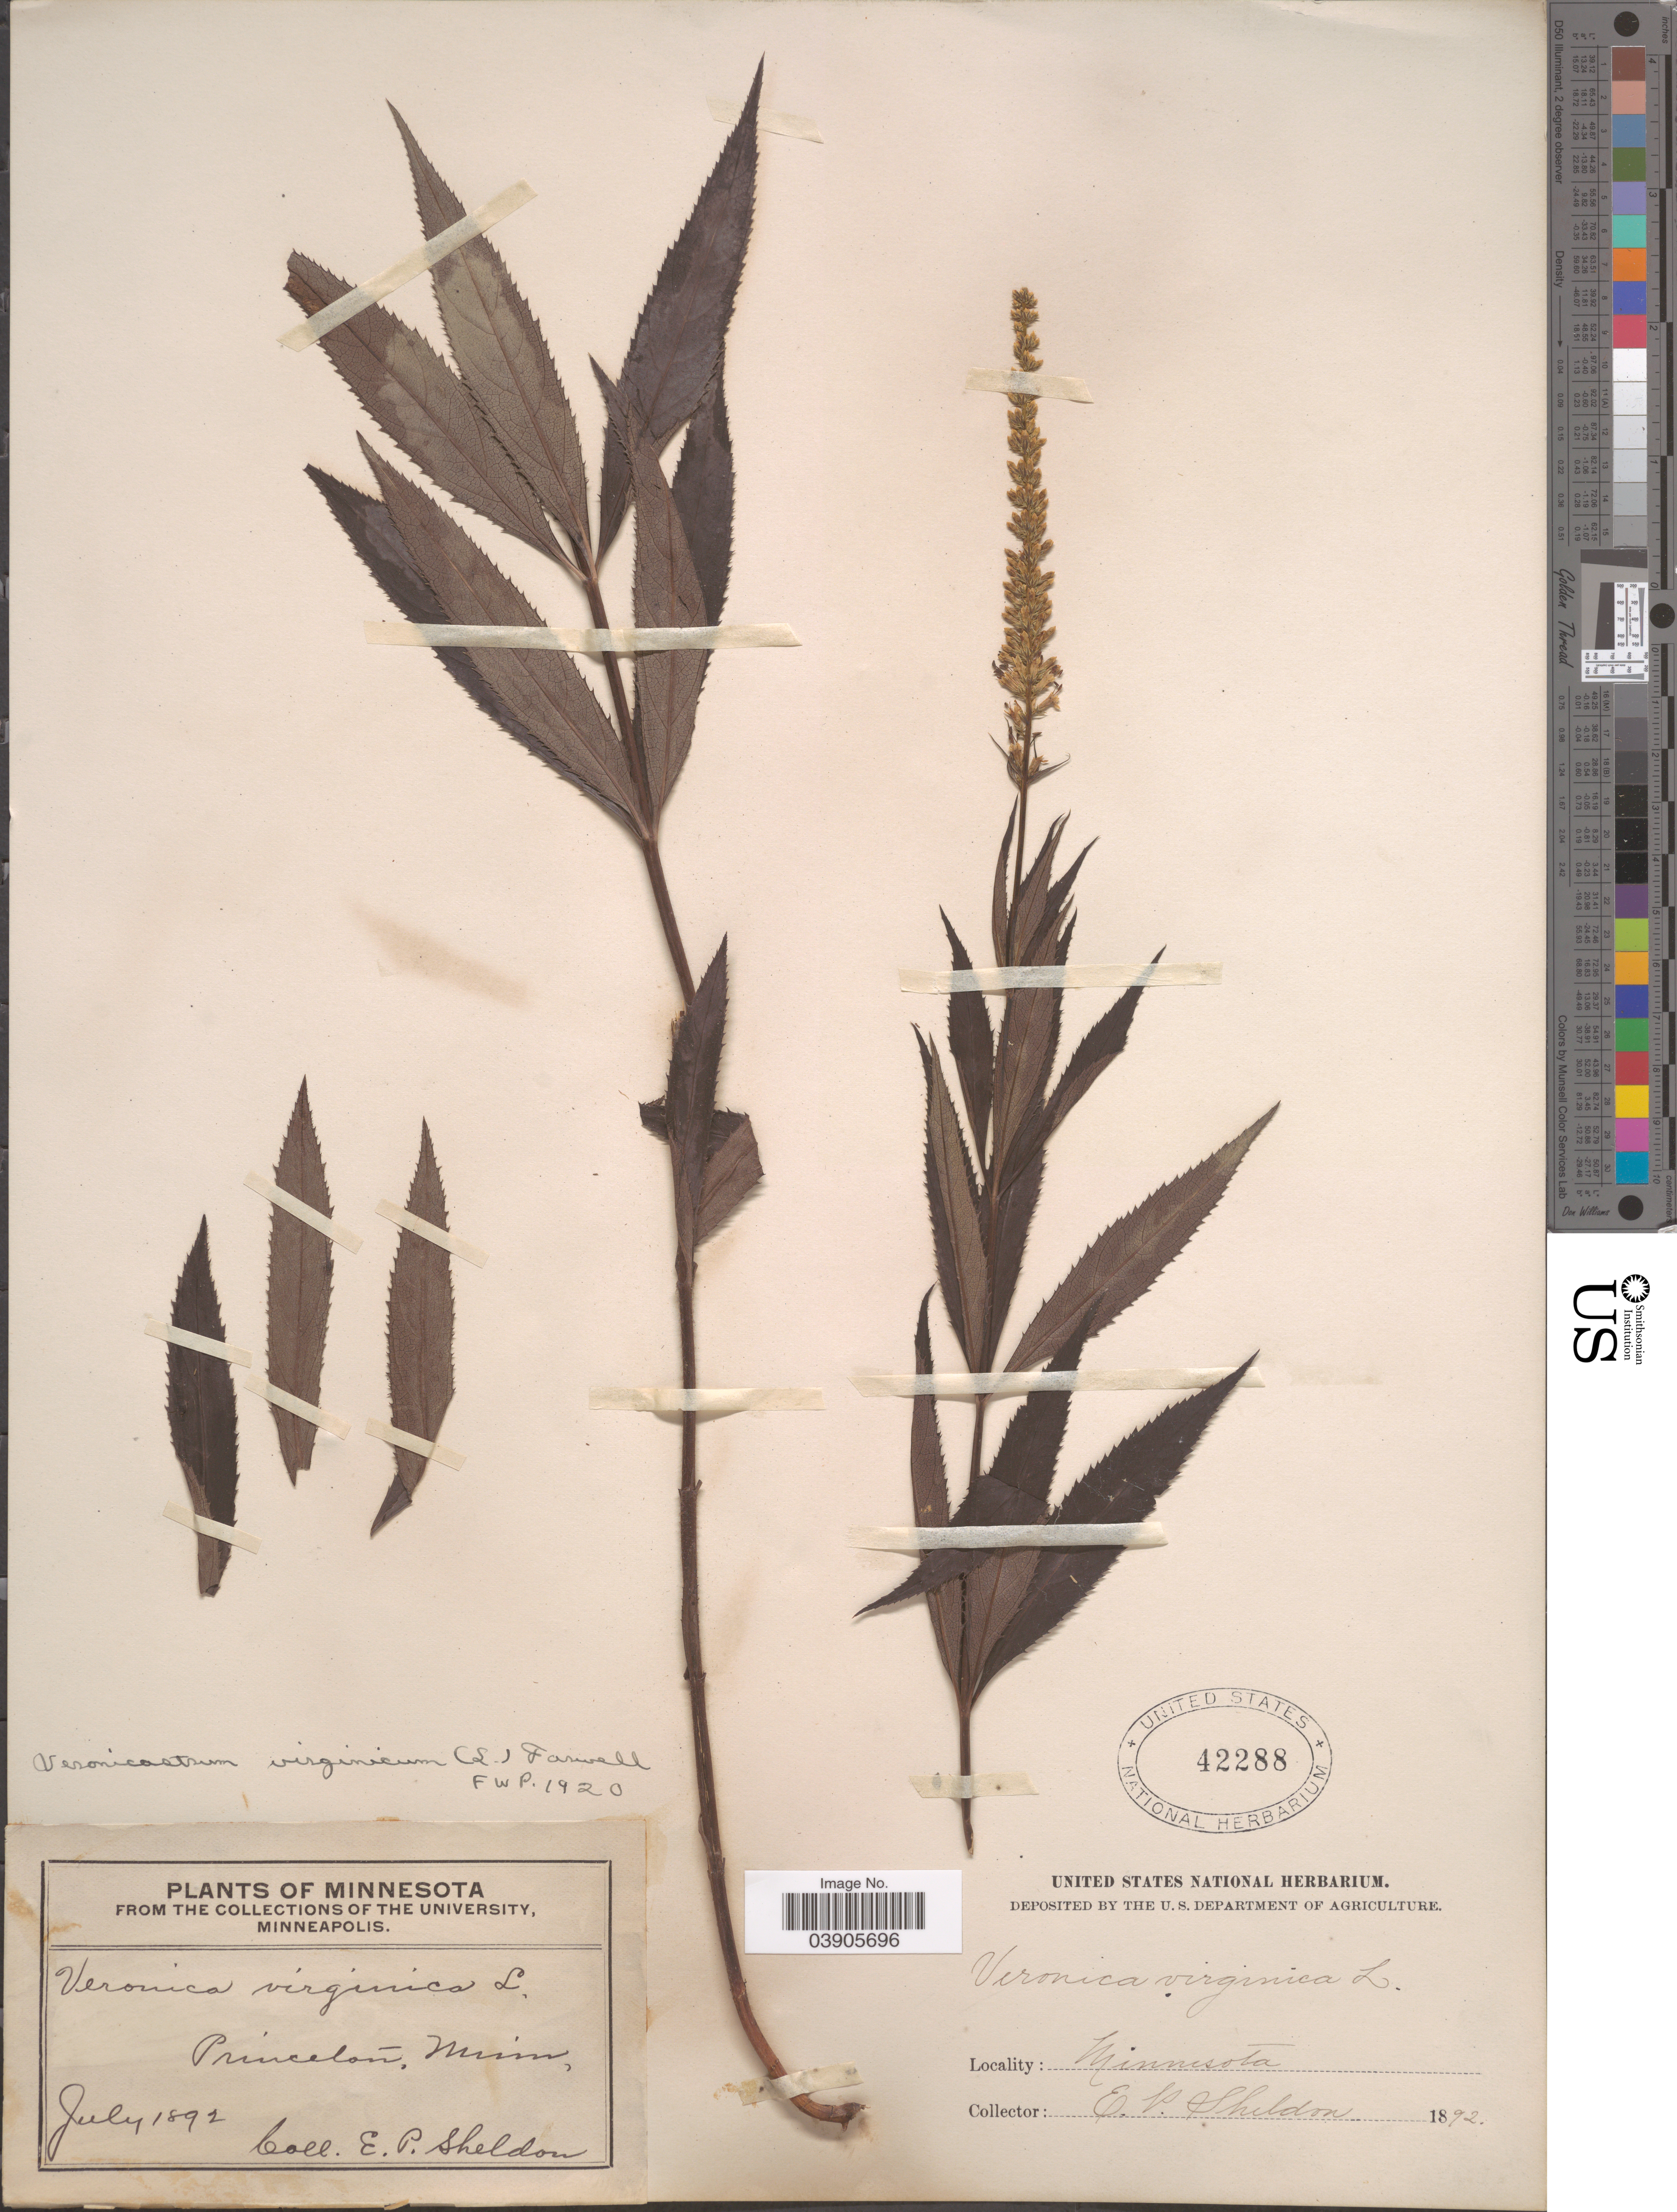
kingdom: Plantae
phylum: Tracheophyta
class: Magnoliopsida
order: Lamiales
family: Plantaginaceae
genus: Veronicastrum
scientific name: Veronicastrum virginicum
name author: (L.) Farw.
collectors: E. P. Sheldon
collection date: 1892-07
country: United States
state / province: Minnesota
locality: Princeton.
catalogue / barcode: US 42288